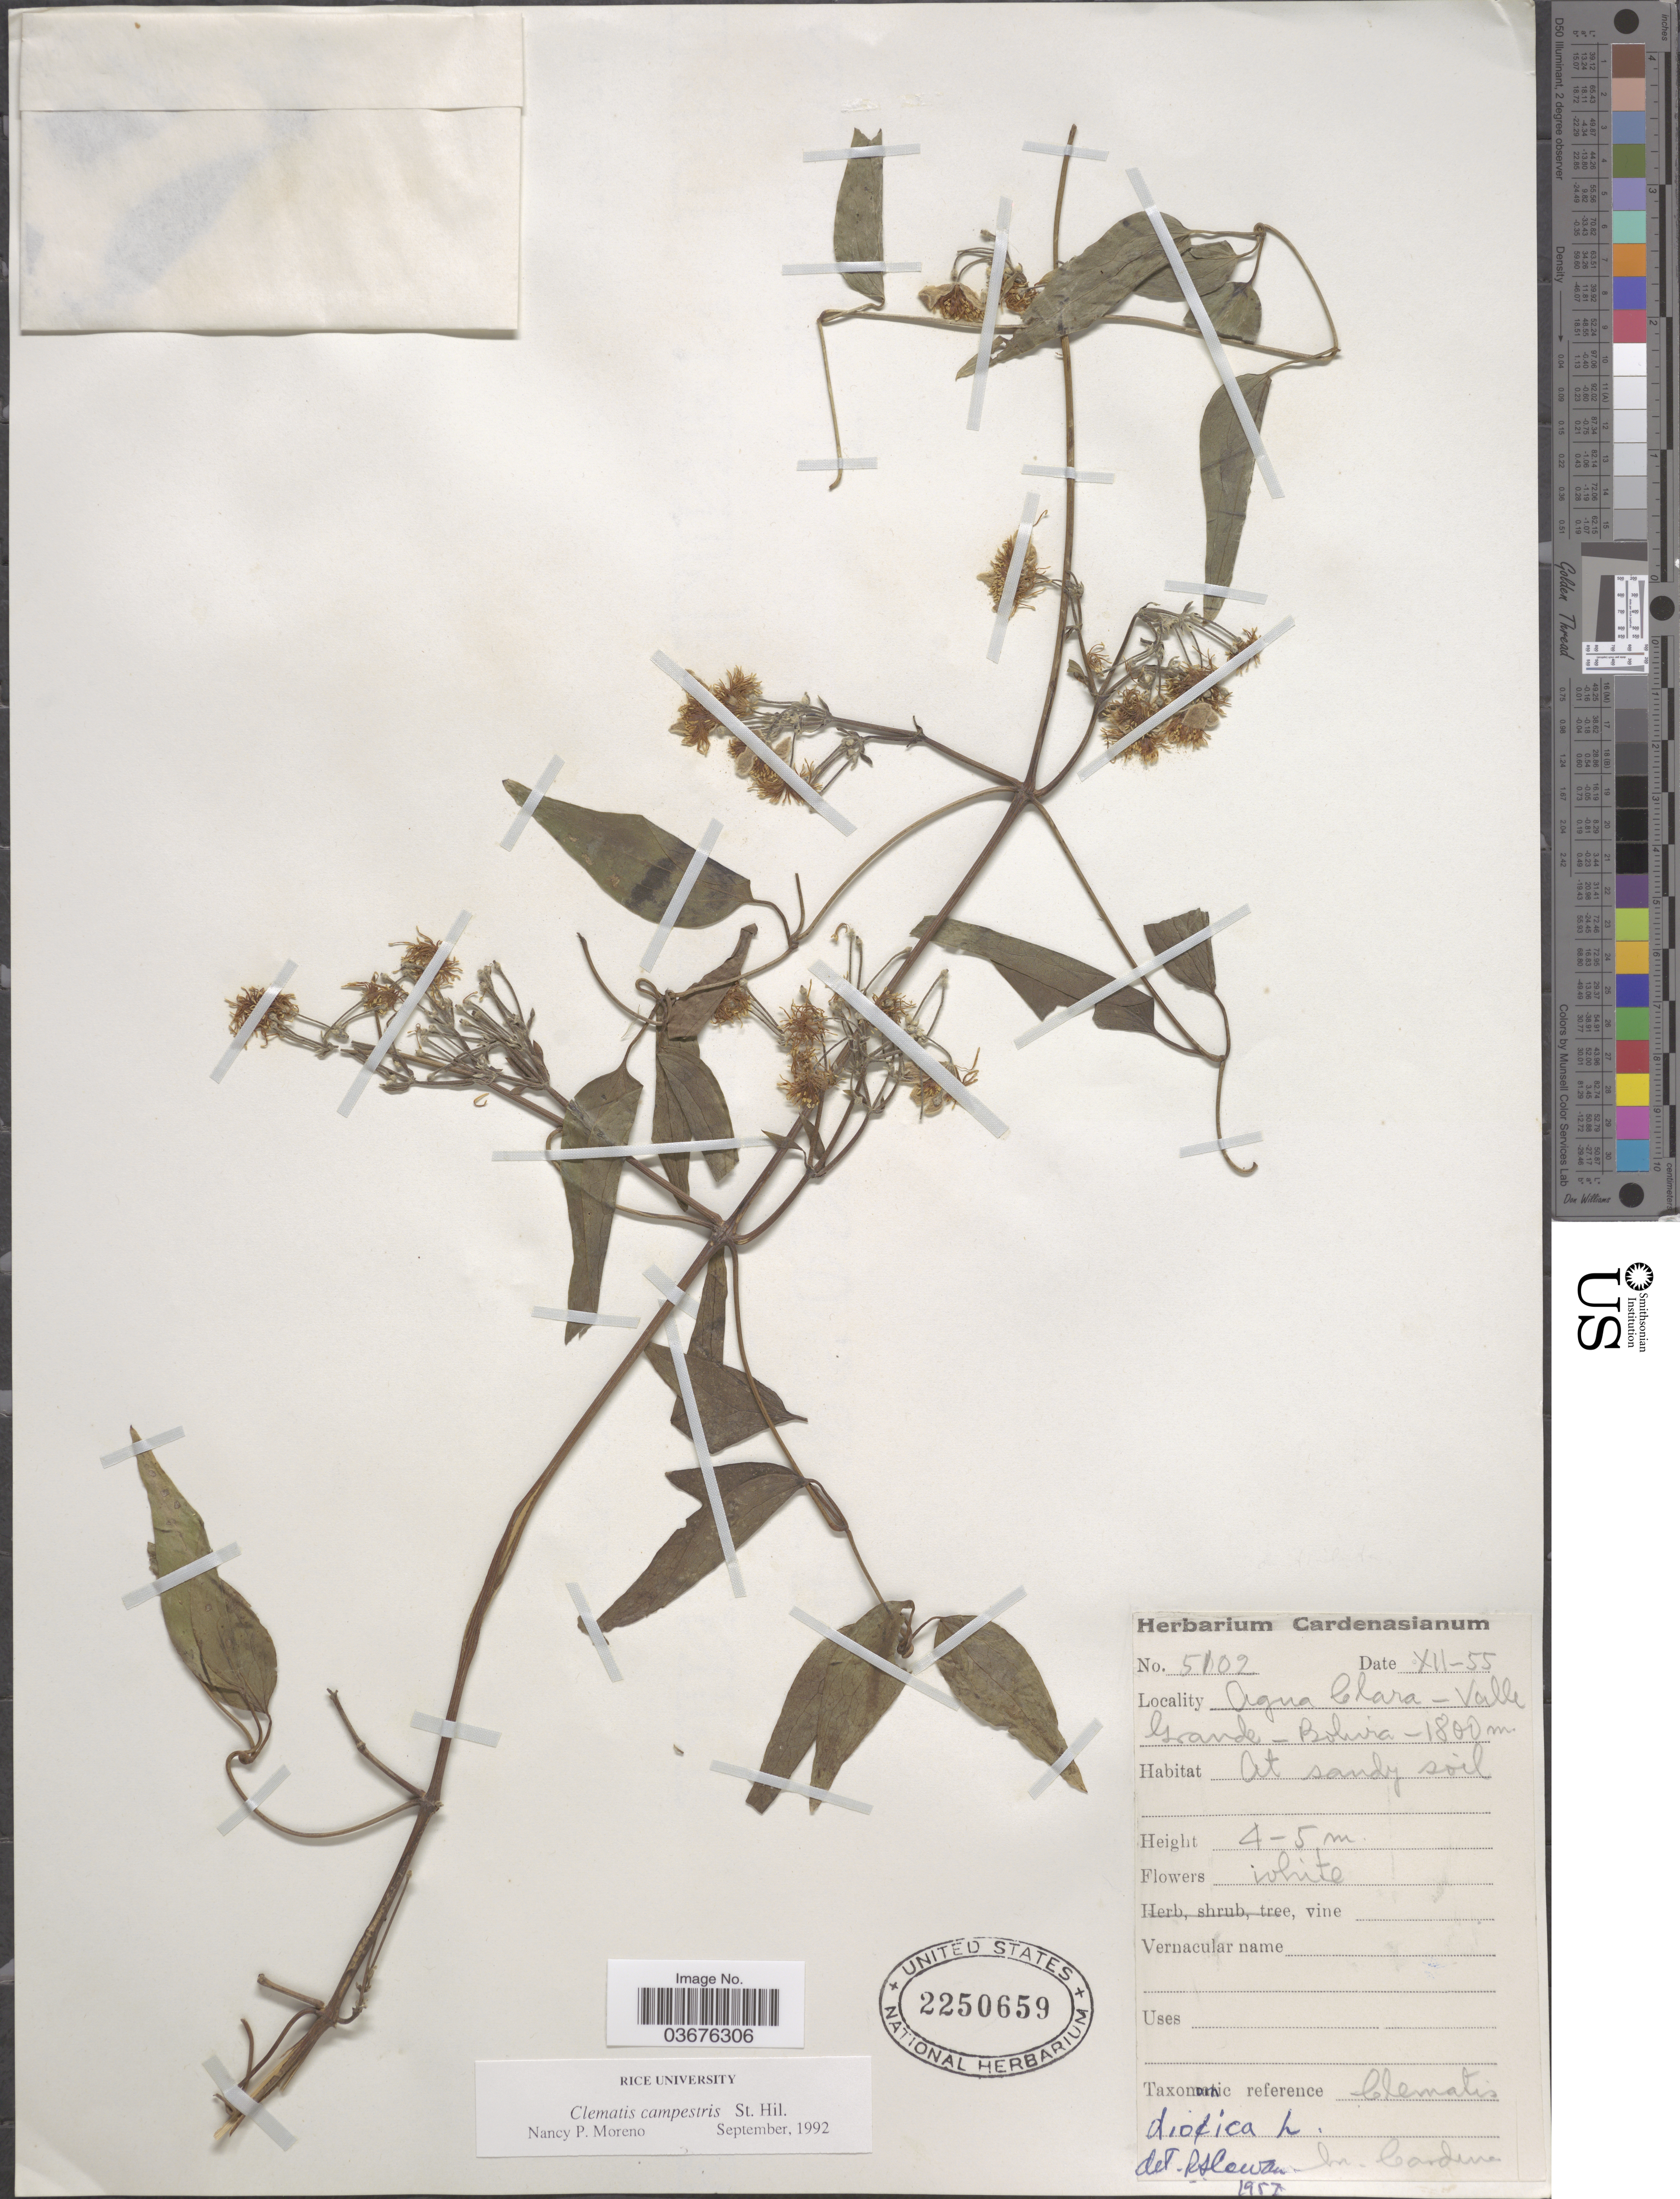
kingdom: Plantae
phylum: Tracheophyta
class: Magnoliopsida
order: Ranunculales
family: Ranunculaceae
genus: Clematis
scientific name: Clematis campestris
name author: A. St.-Hil.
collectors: M. Cárdenas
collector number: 5102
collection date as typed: Transcribed d/m/y: /12/55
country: Bolivia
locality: Agua Clara - Valle Grande.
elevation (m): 1800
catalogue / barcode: US 2250659